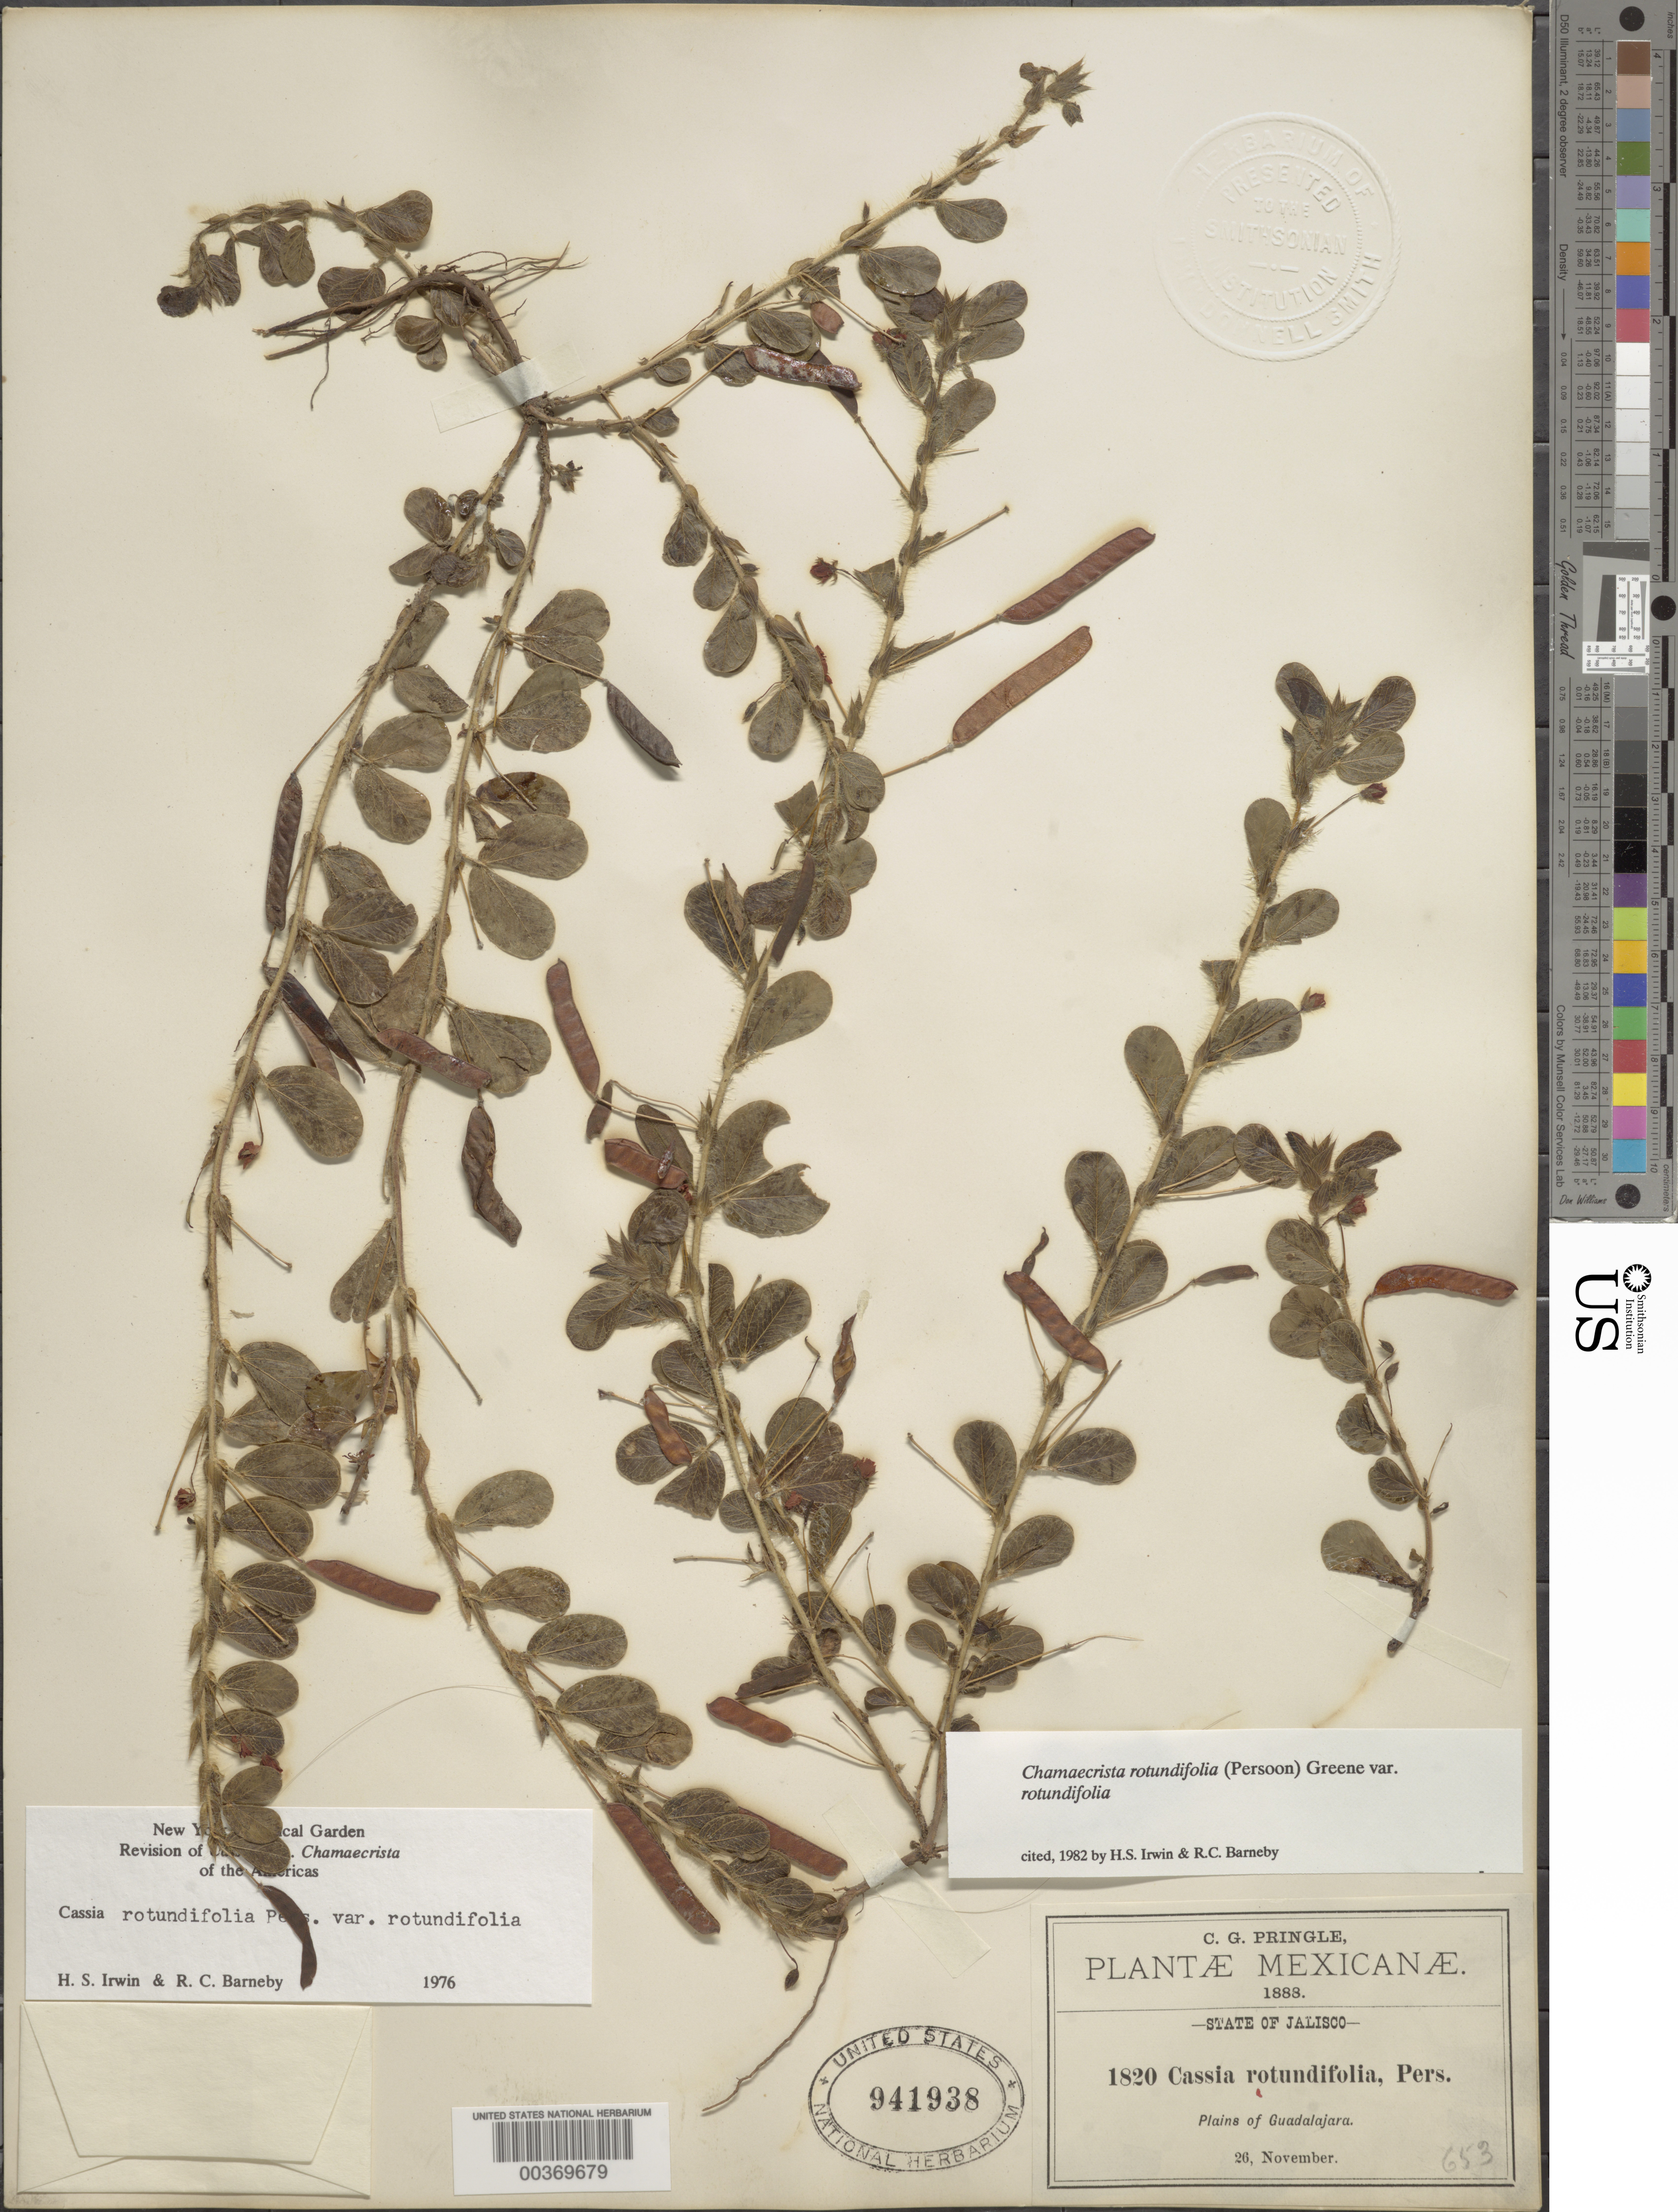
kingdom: Plantae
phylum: Tracheophyta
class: Magnoliopsida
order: Fabales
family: Fabaceae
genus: Chamaecrista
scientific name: Chamaecrista rotundifolia var. rotundifolia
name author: (Pers.) Greene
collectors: C. G. Pringle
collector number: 1820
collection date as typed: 26 Nov 1888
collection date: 1888-11-26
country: Mexico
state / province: Jalisco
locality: Guadalajara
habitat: Plains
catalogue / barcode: US 941938